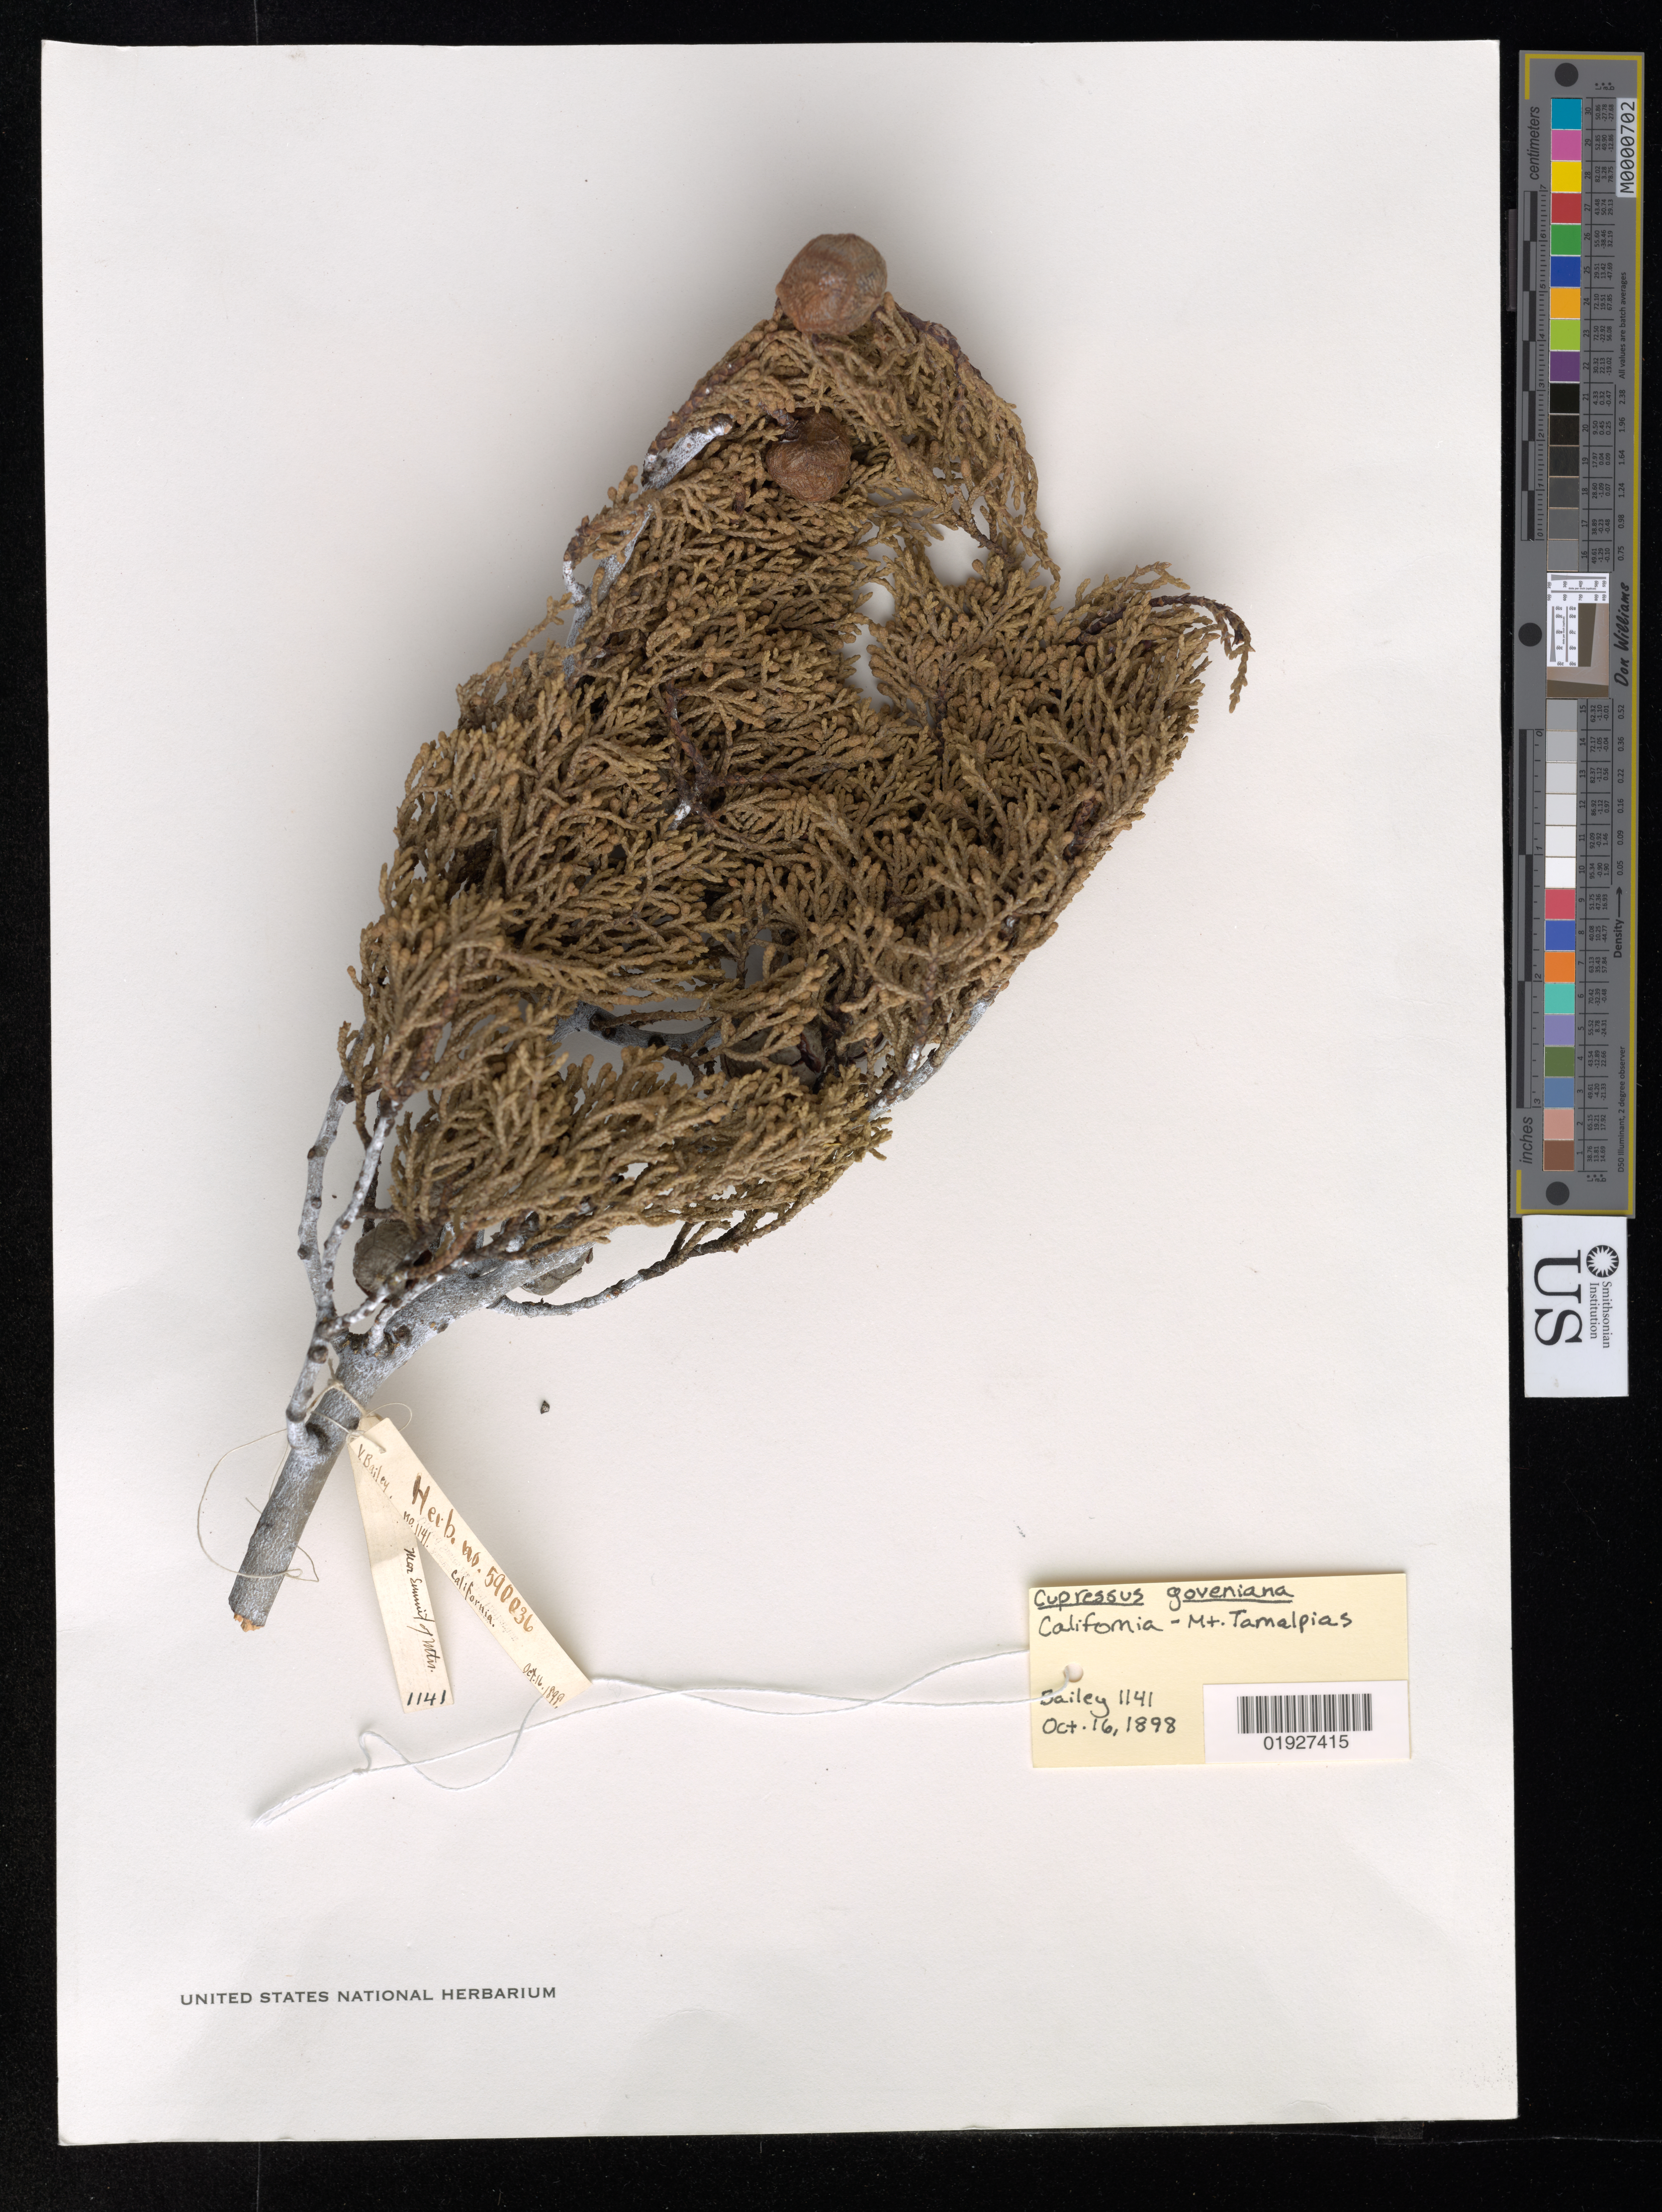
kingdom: Plantae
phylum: Tracheophyta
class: Pinopsida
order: Pinales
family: Cupressaceae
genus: Hesperocyparis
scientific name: Hesperocyparis goveniana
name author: (Gordon) Bartel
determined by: (US) Smithsonian Institution - National Museum of Natural History - Department of Botany (UNITED STATES)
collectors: V. O. Bailey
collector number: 1141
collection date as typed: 16 Oct 1898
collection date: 1898-10-16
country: United States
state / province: California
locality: Mount Tamalpais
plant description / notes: Herb. no. 590036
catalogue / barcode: US 590036